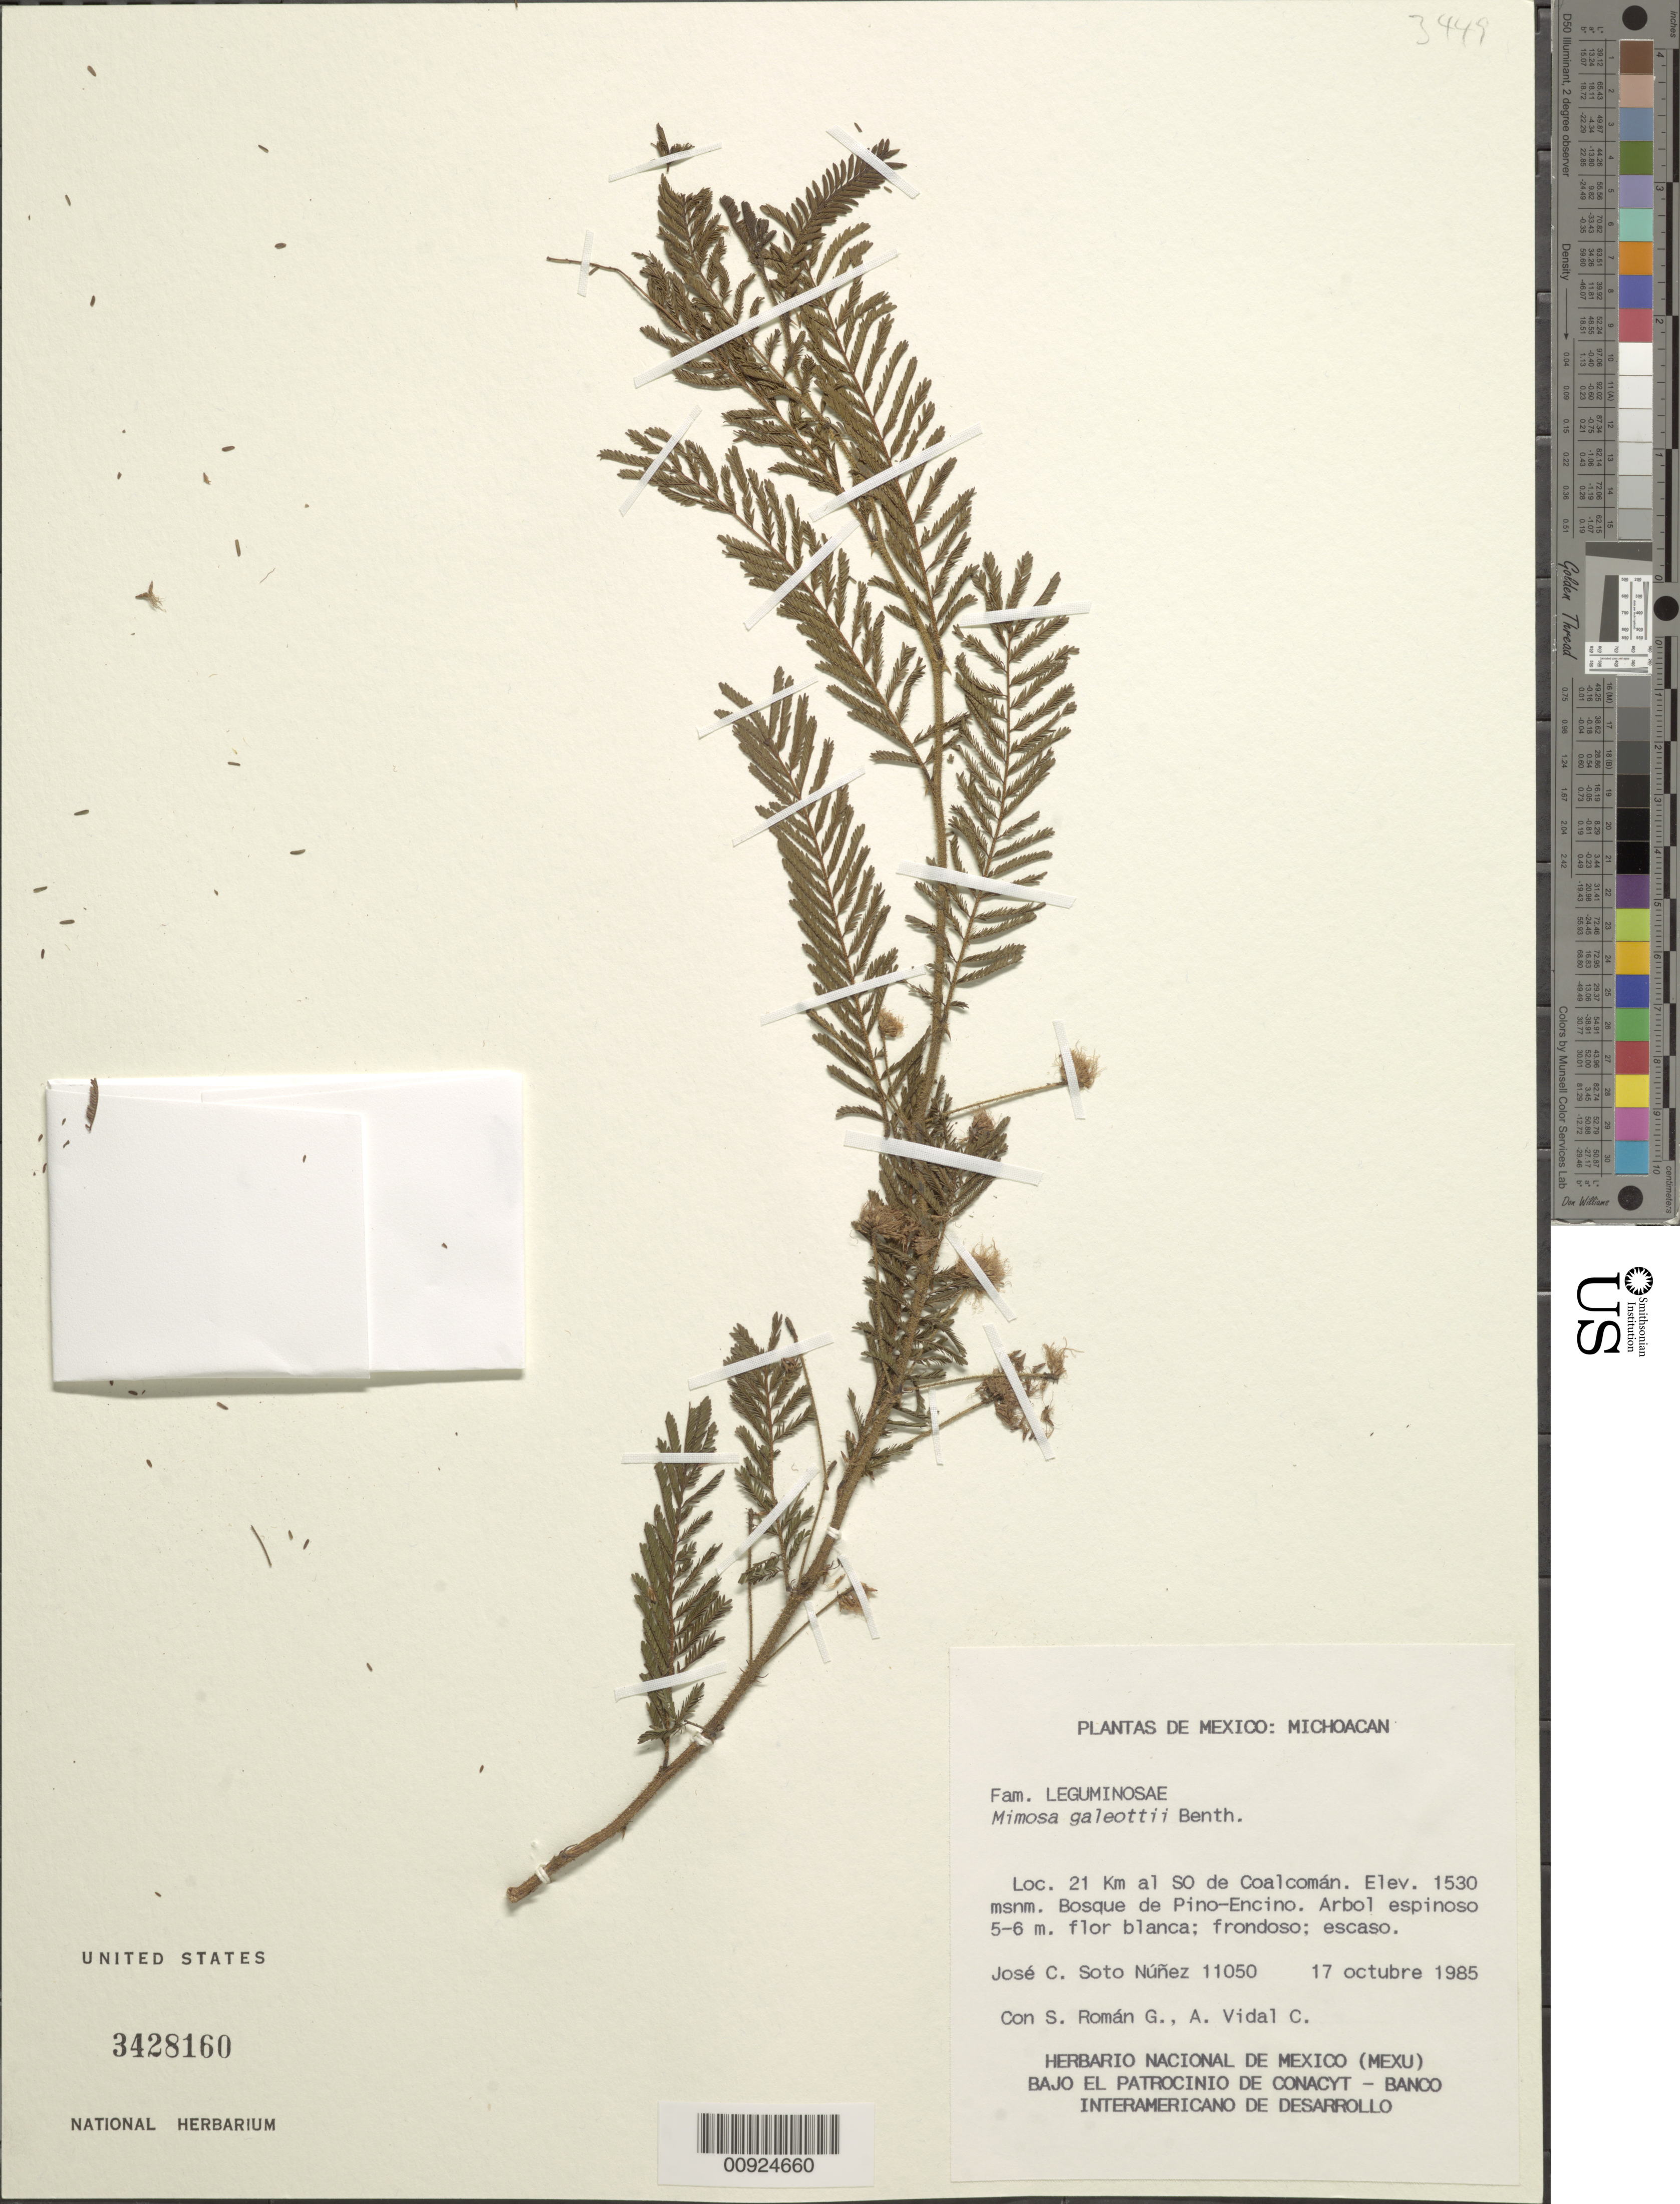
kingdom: Plantae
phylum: Tracheophyta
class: Magnoliopsida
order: Fabales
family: Fabaceae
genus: Mimosa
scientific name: Mimosa galeottii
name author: Benth.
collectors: J. C. Soto Núñez, S. Román G. & A. Vidal C.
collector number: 11050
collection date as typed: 17 Oct 1985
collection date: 1985-10-17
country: Mexico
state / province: Michoacán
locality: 21 km. al SO de Colcomán.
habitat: Bosque de Pino-Encino.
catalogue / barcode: US 3428160